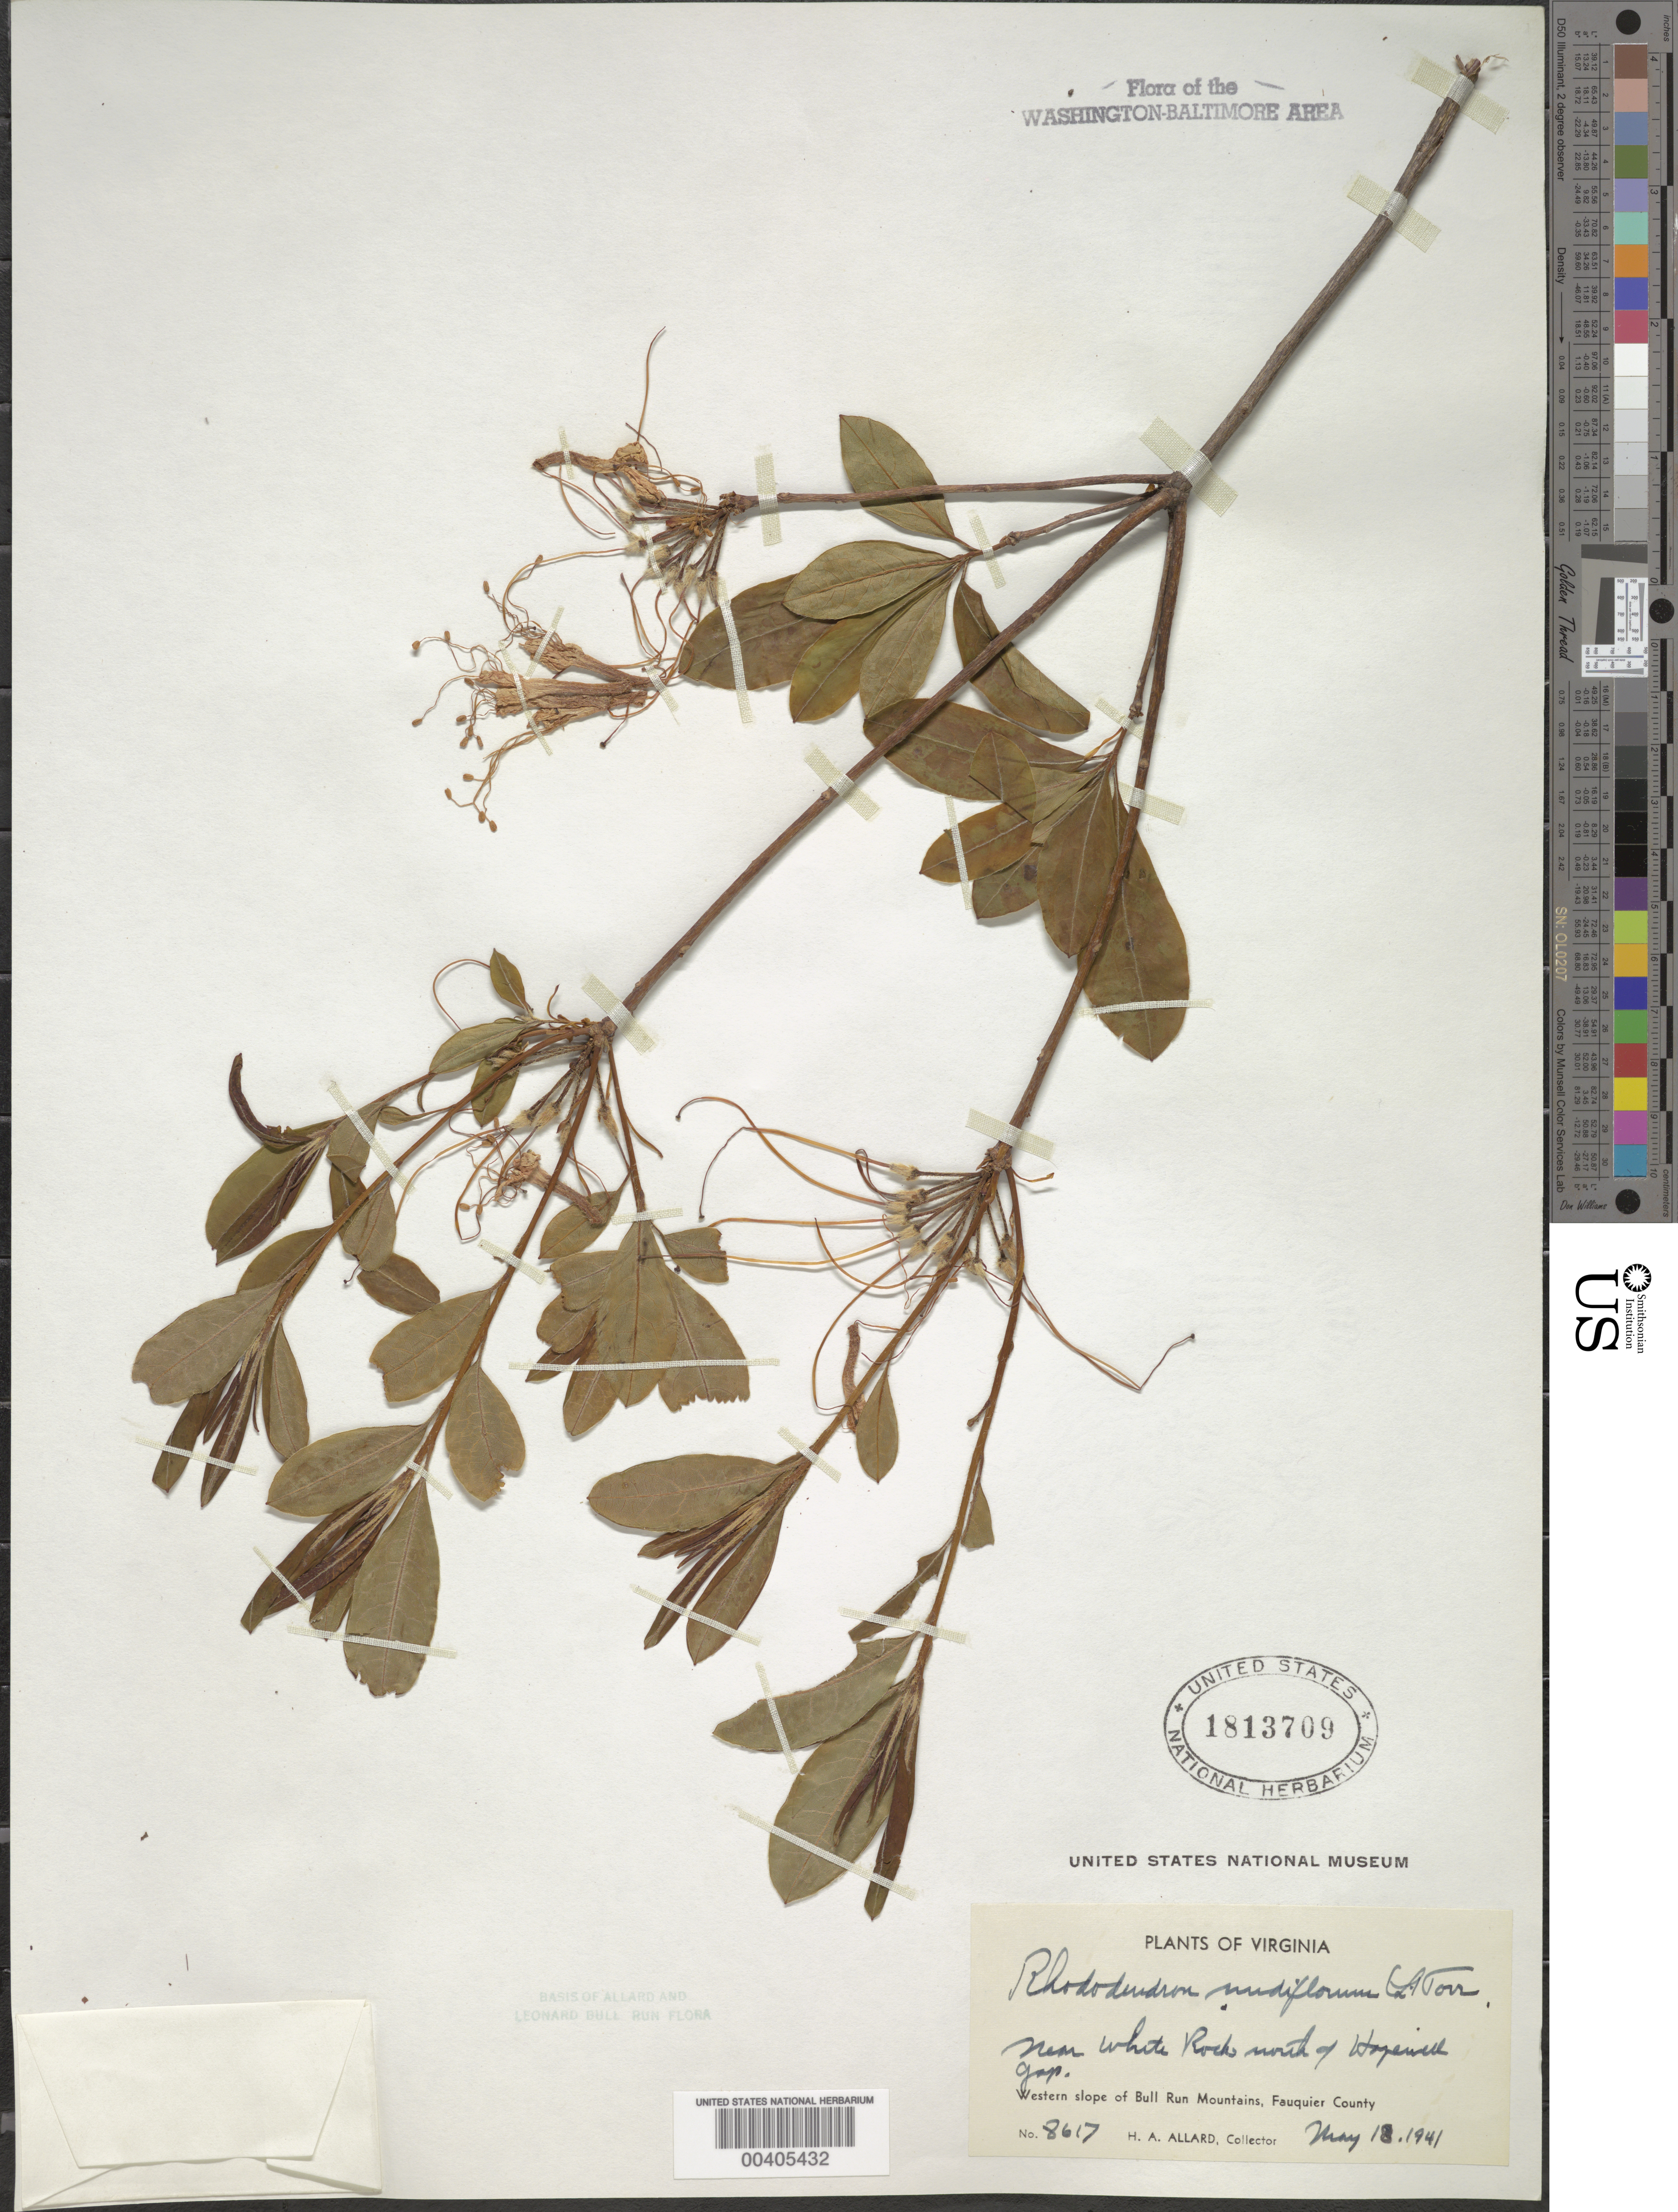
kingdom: Plantae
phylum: Tracheophyta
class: Magnoliopsida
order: Ericales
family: Ericaceae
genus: Rhododendron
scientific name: Rhododendron periclymenoides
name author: (Michx.) Shinners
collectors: H. A. Allard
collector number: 8617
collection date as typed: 18 May 1941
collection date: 1941-05-18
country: United States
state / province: Virginia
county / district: Fauquier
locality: White Rock vicinity, north of Hopewell Gap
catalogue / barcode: US 1813709